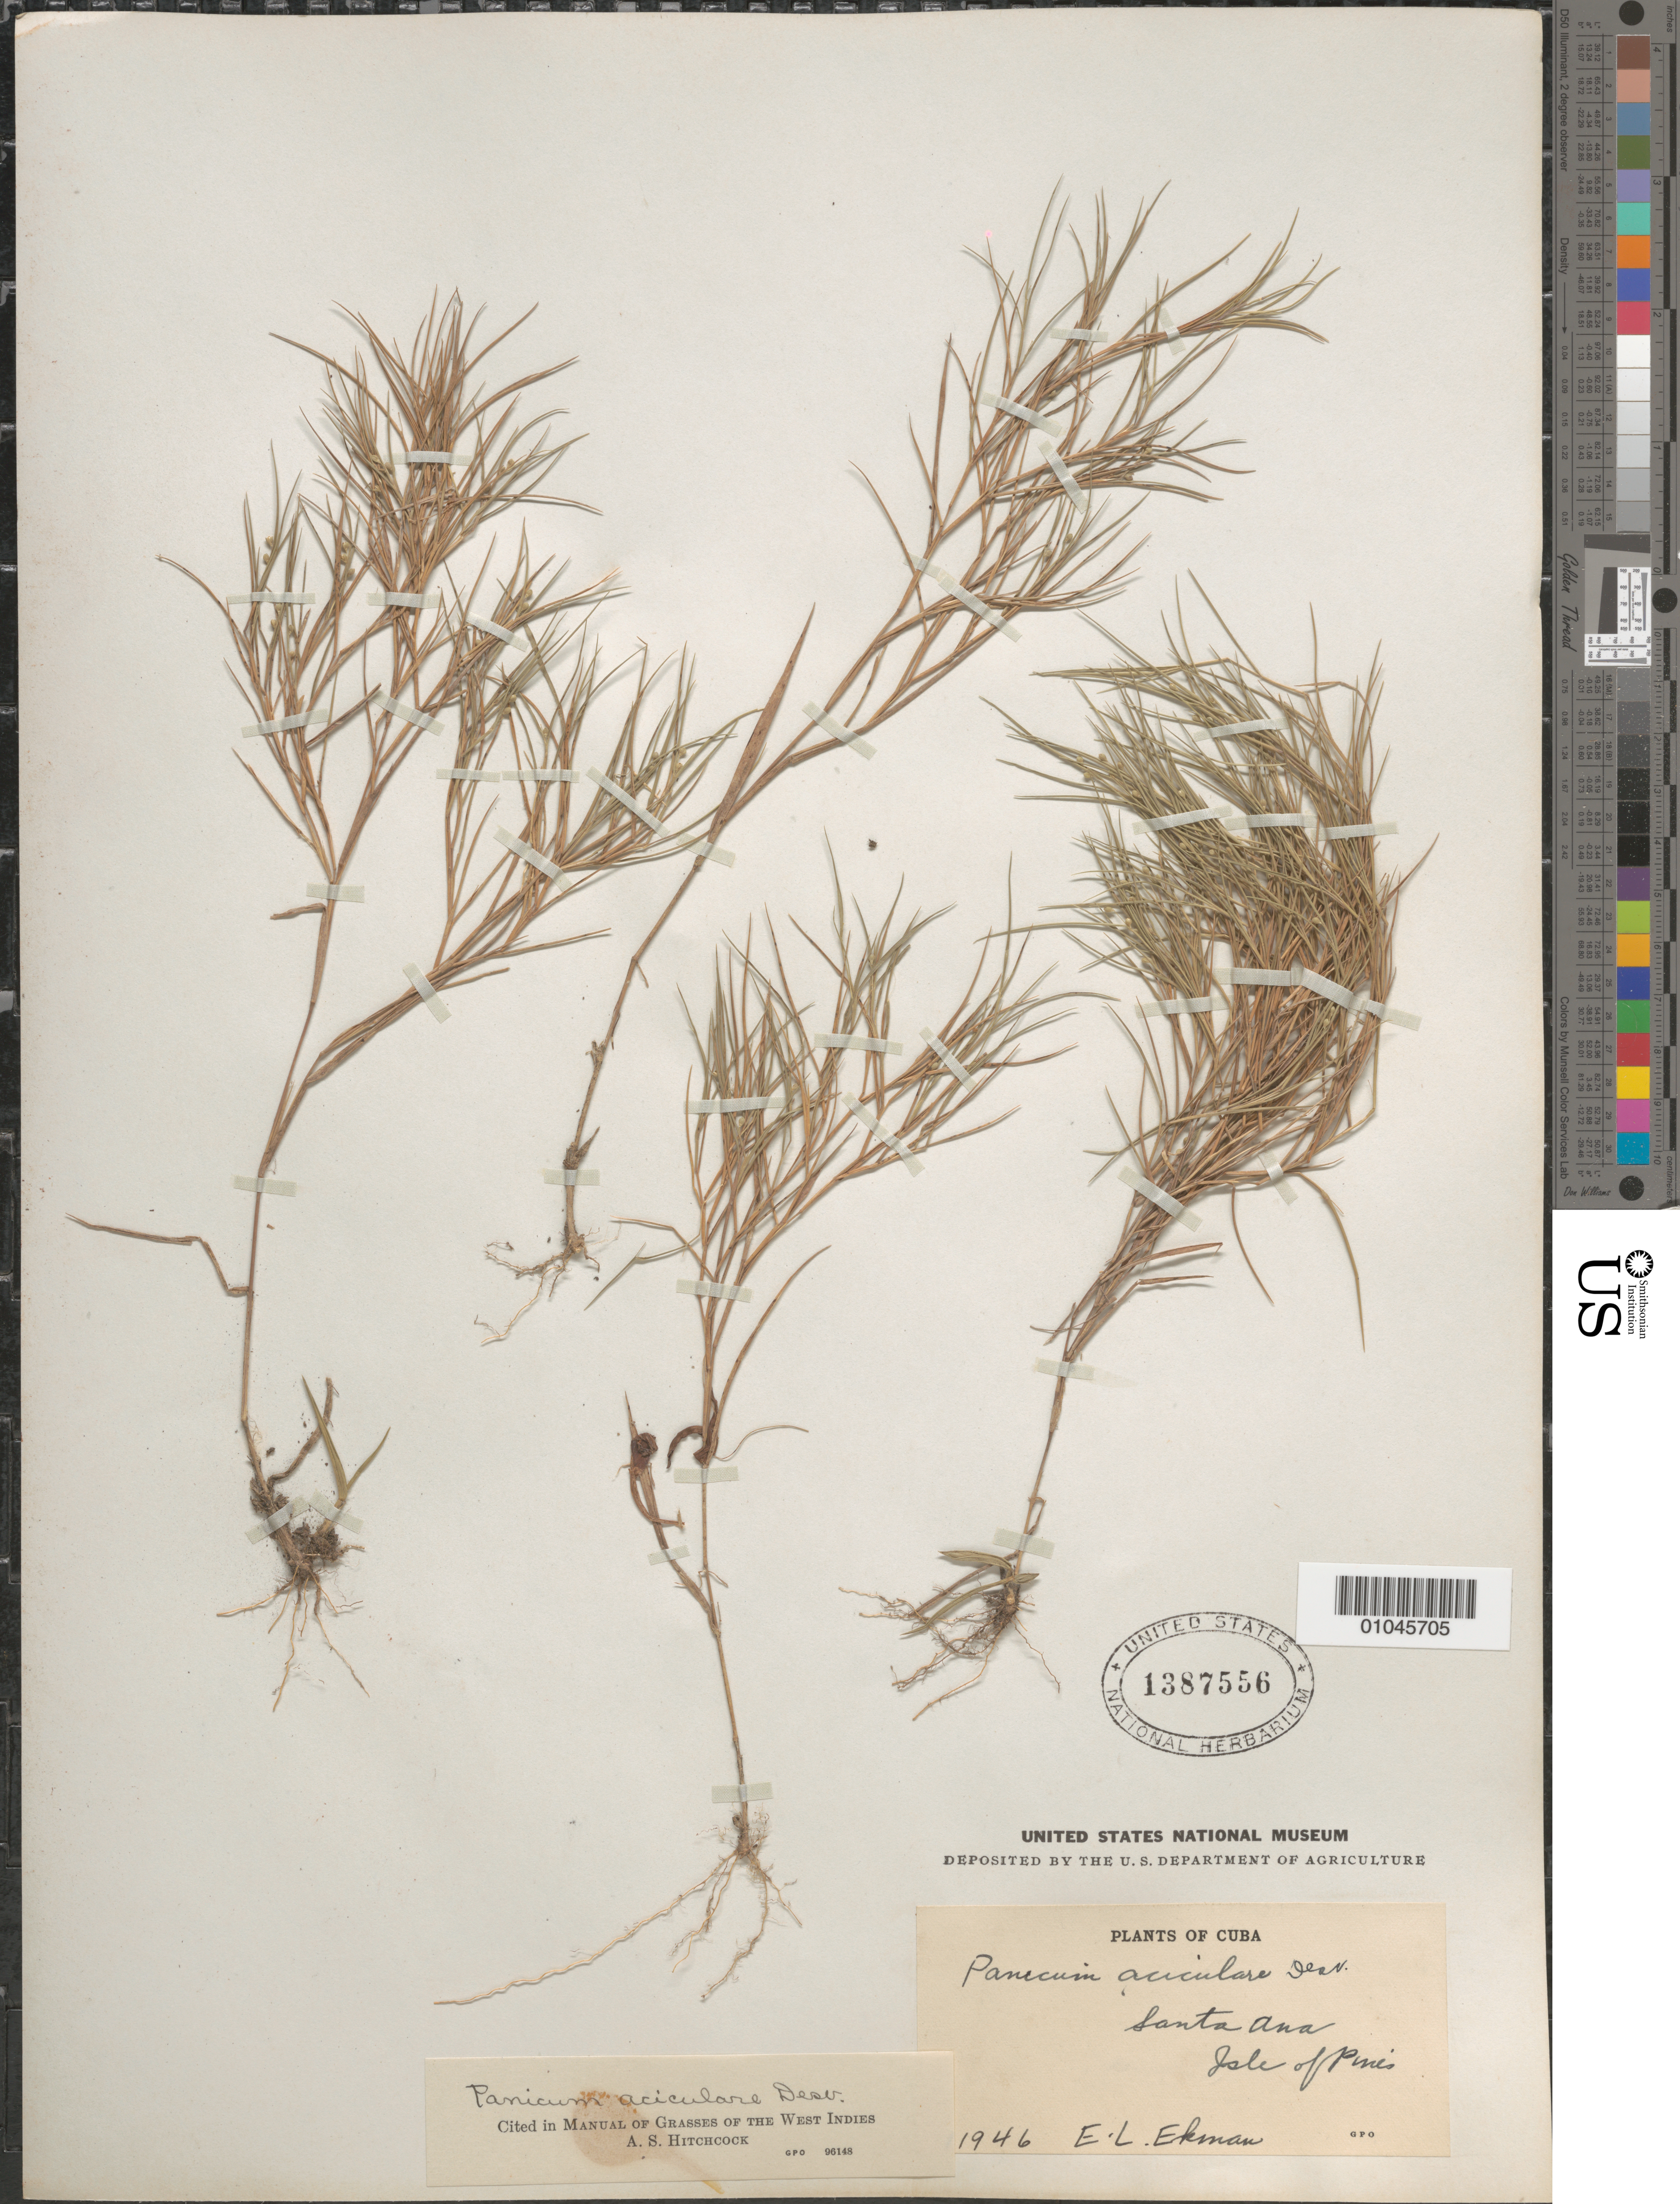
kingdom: Plantae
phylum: Tracheophyta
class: Liliopsida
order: Poales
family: Poaceae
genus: Panicum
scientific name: Panicum aciculare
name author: Desv. ex Poir.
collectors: E. L. Ekman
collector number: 1946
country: Cuba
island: Cuba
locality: Santa Ana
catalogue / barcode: US 1387556